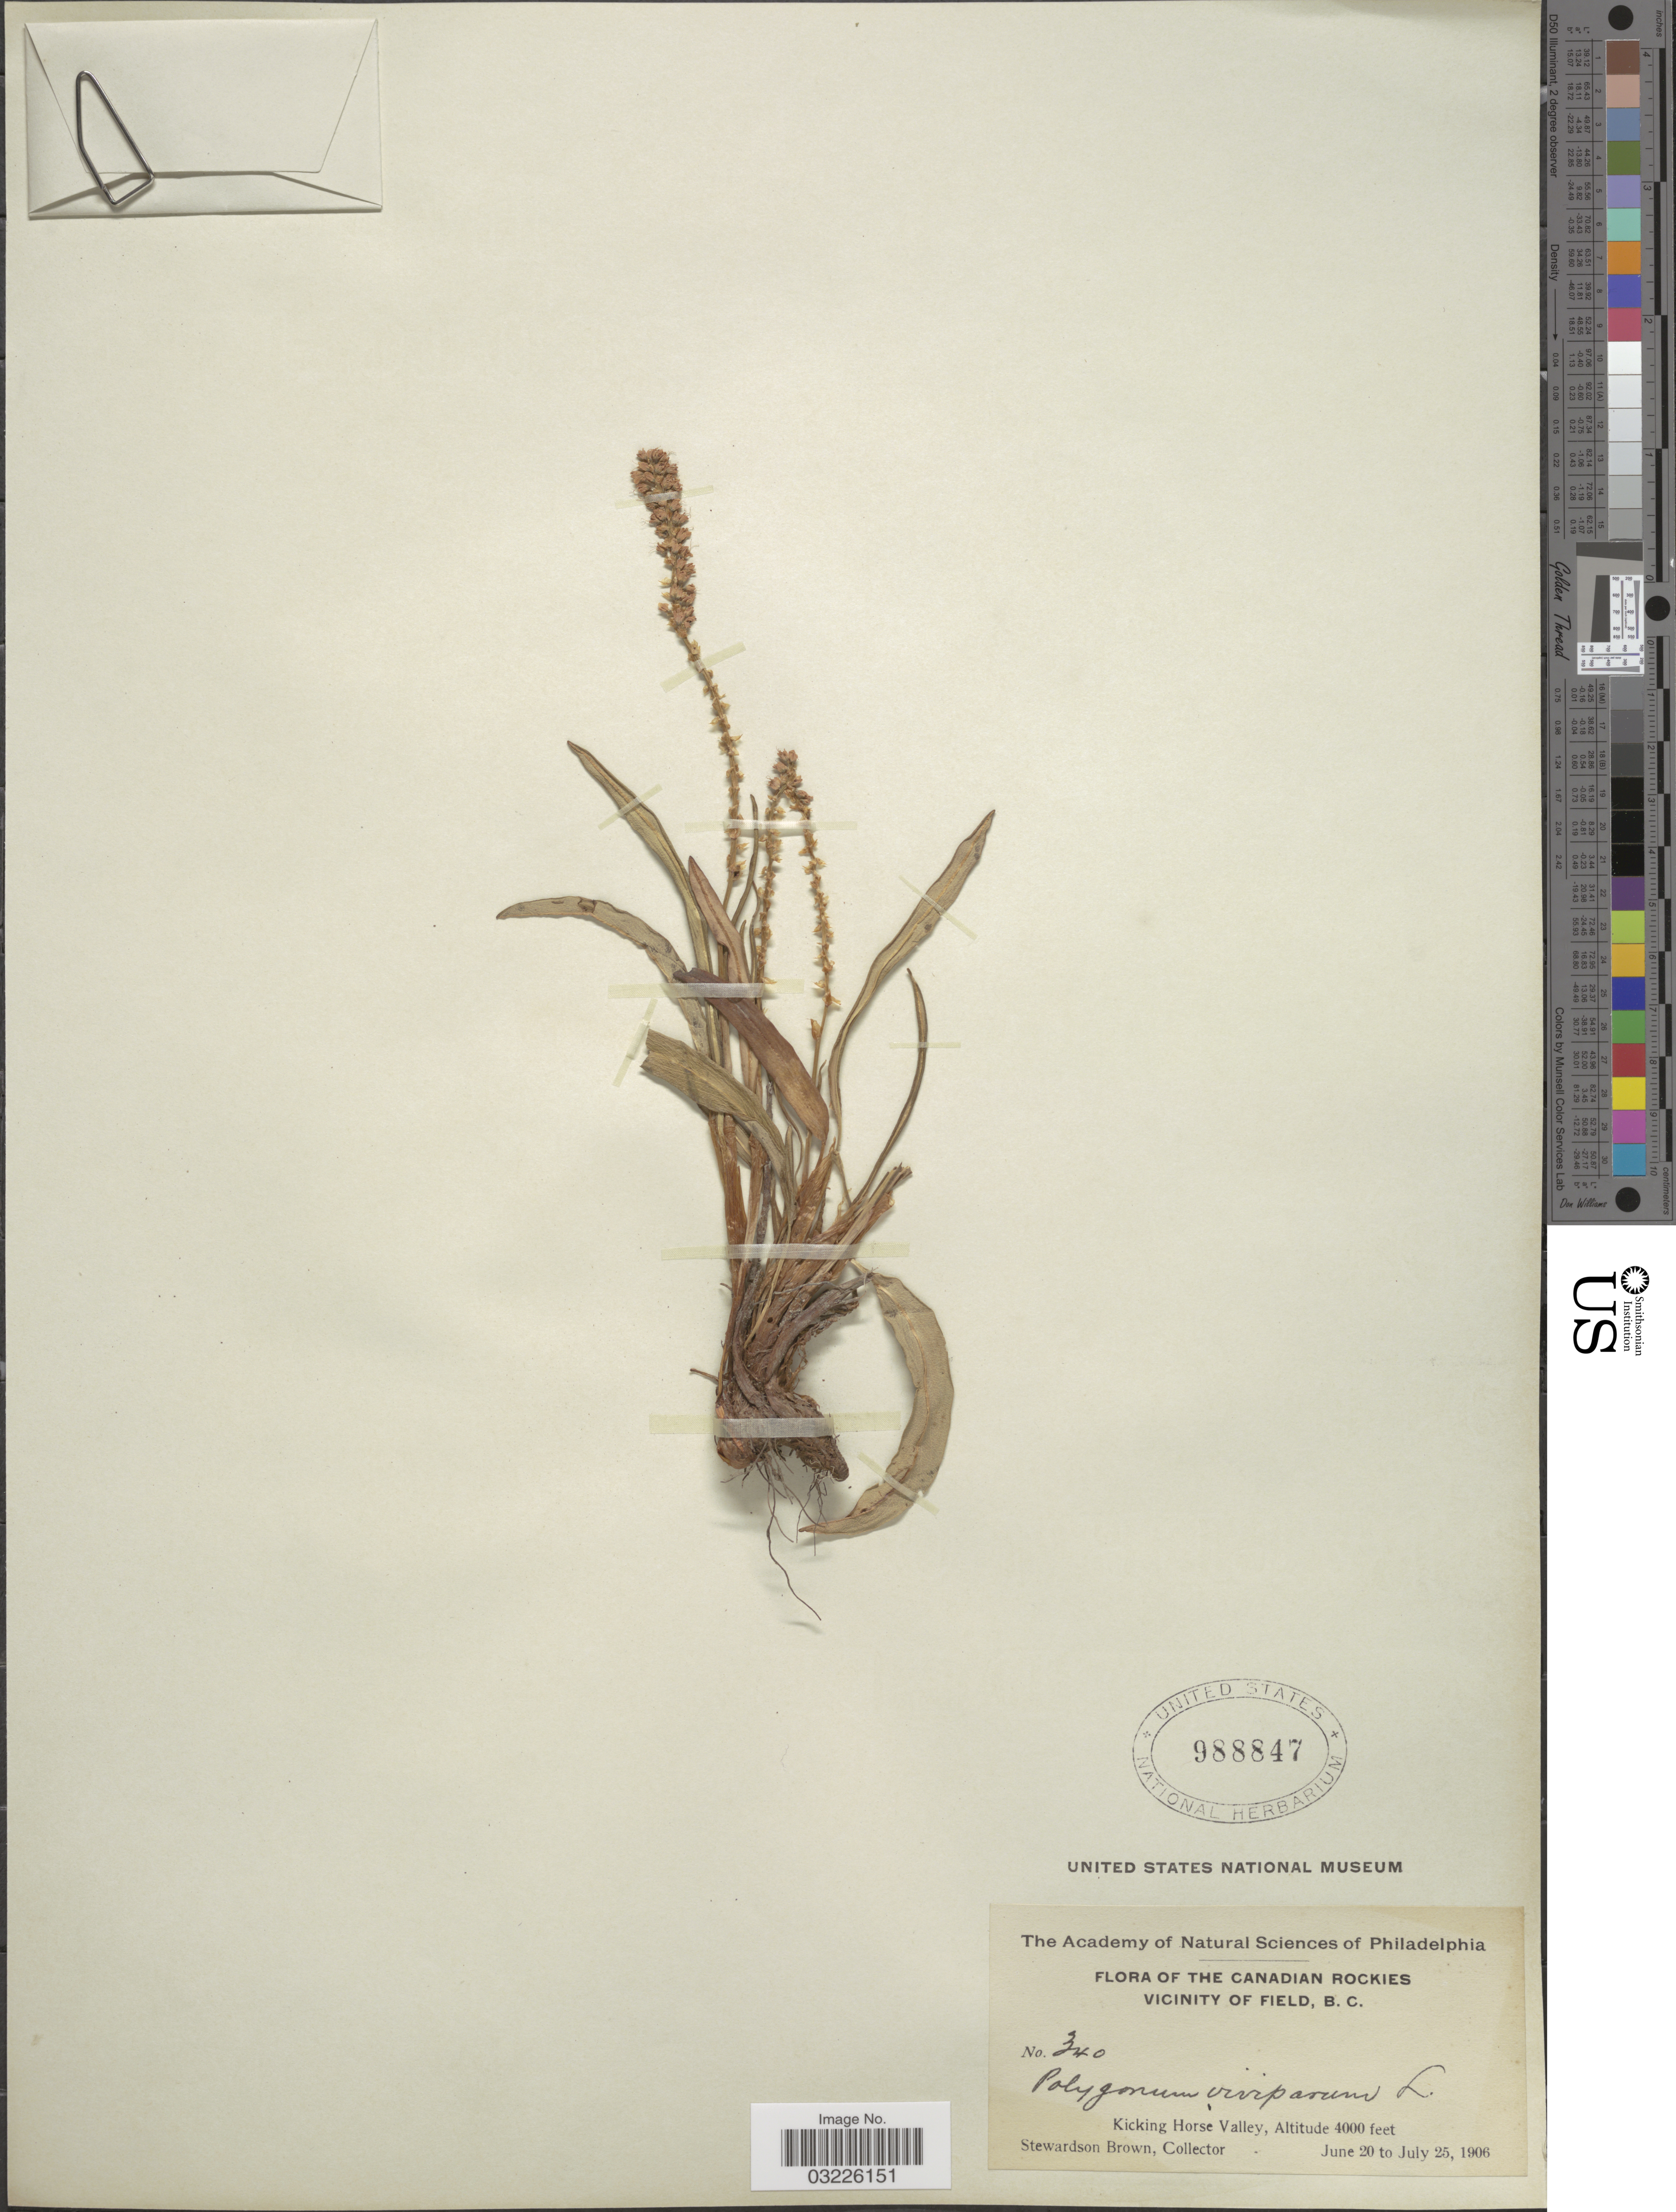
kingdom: Plantae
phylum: Tracheophyta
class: Magnoliopsida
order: Caryophyllales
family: Polygonaceae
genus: Bistorta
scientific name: Bistorta vivipara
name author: (L.) Delarbre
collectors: S. Brown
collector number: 340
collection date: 1906-06-20/1906-07-25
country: Canada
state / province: British Columbia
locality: Canadian Rockies. Vicinity of Field. Kicking Horse Valley.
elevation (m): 1219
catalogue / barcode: US 988847